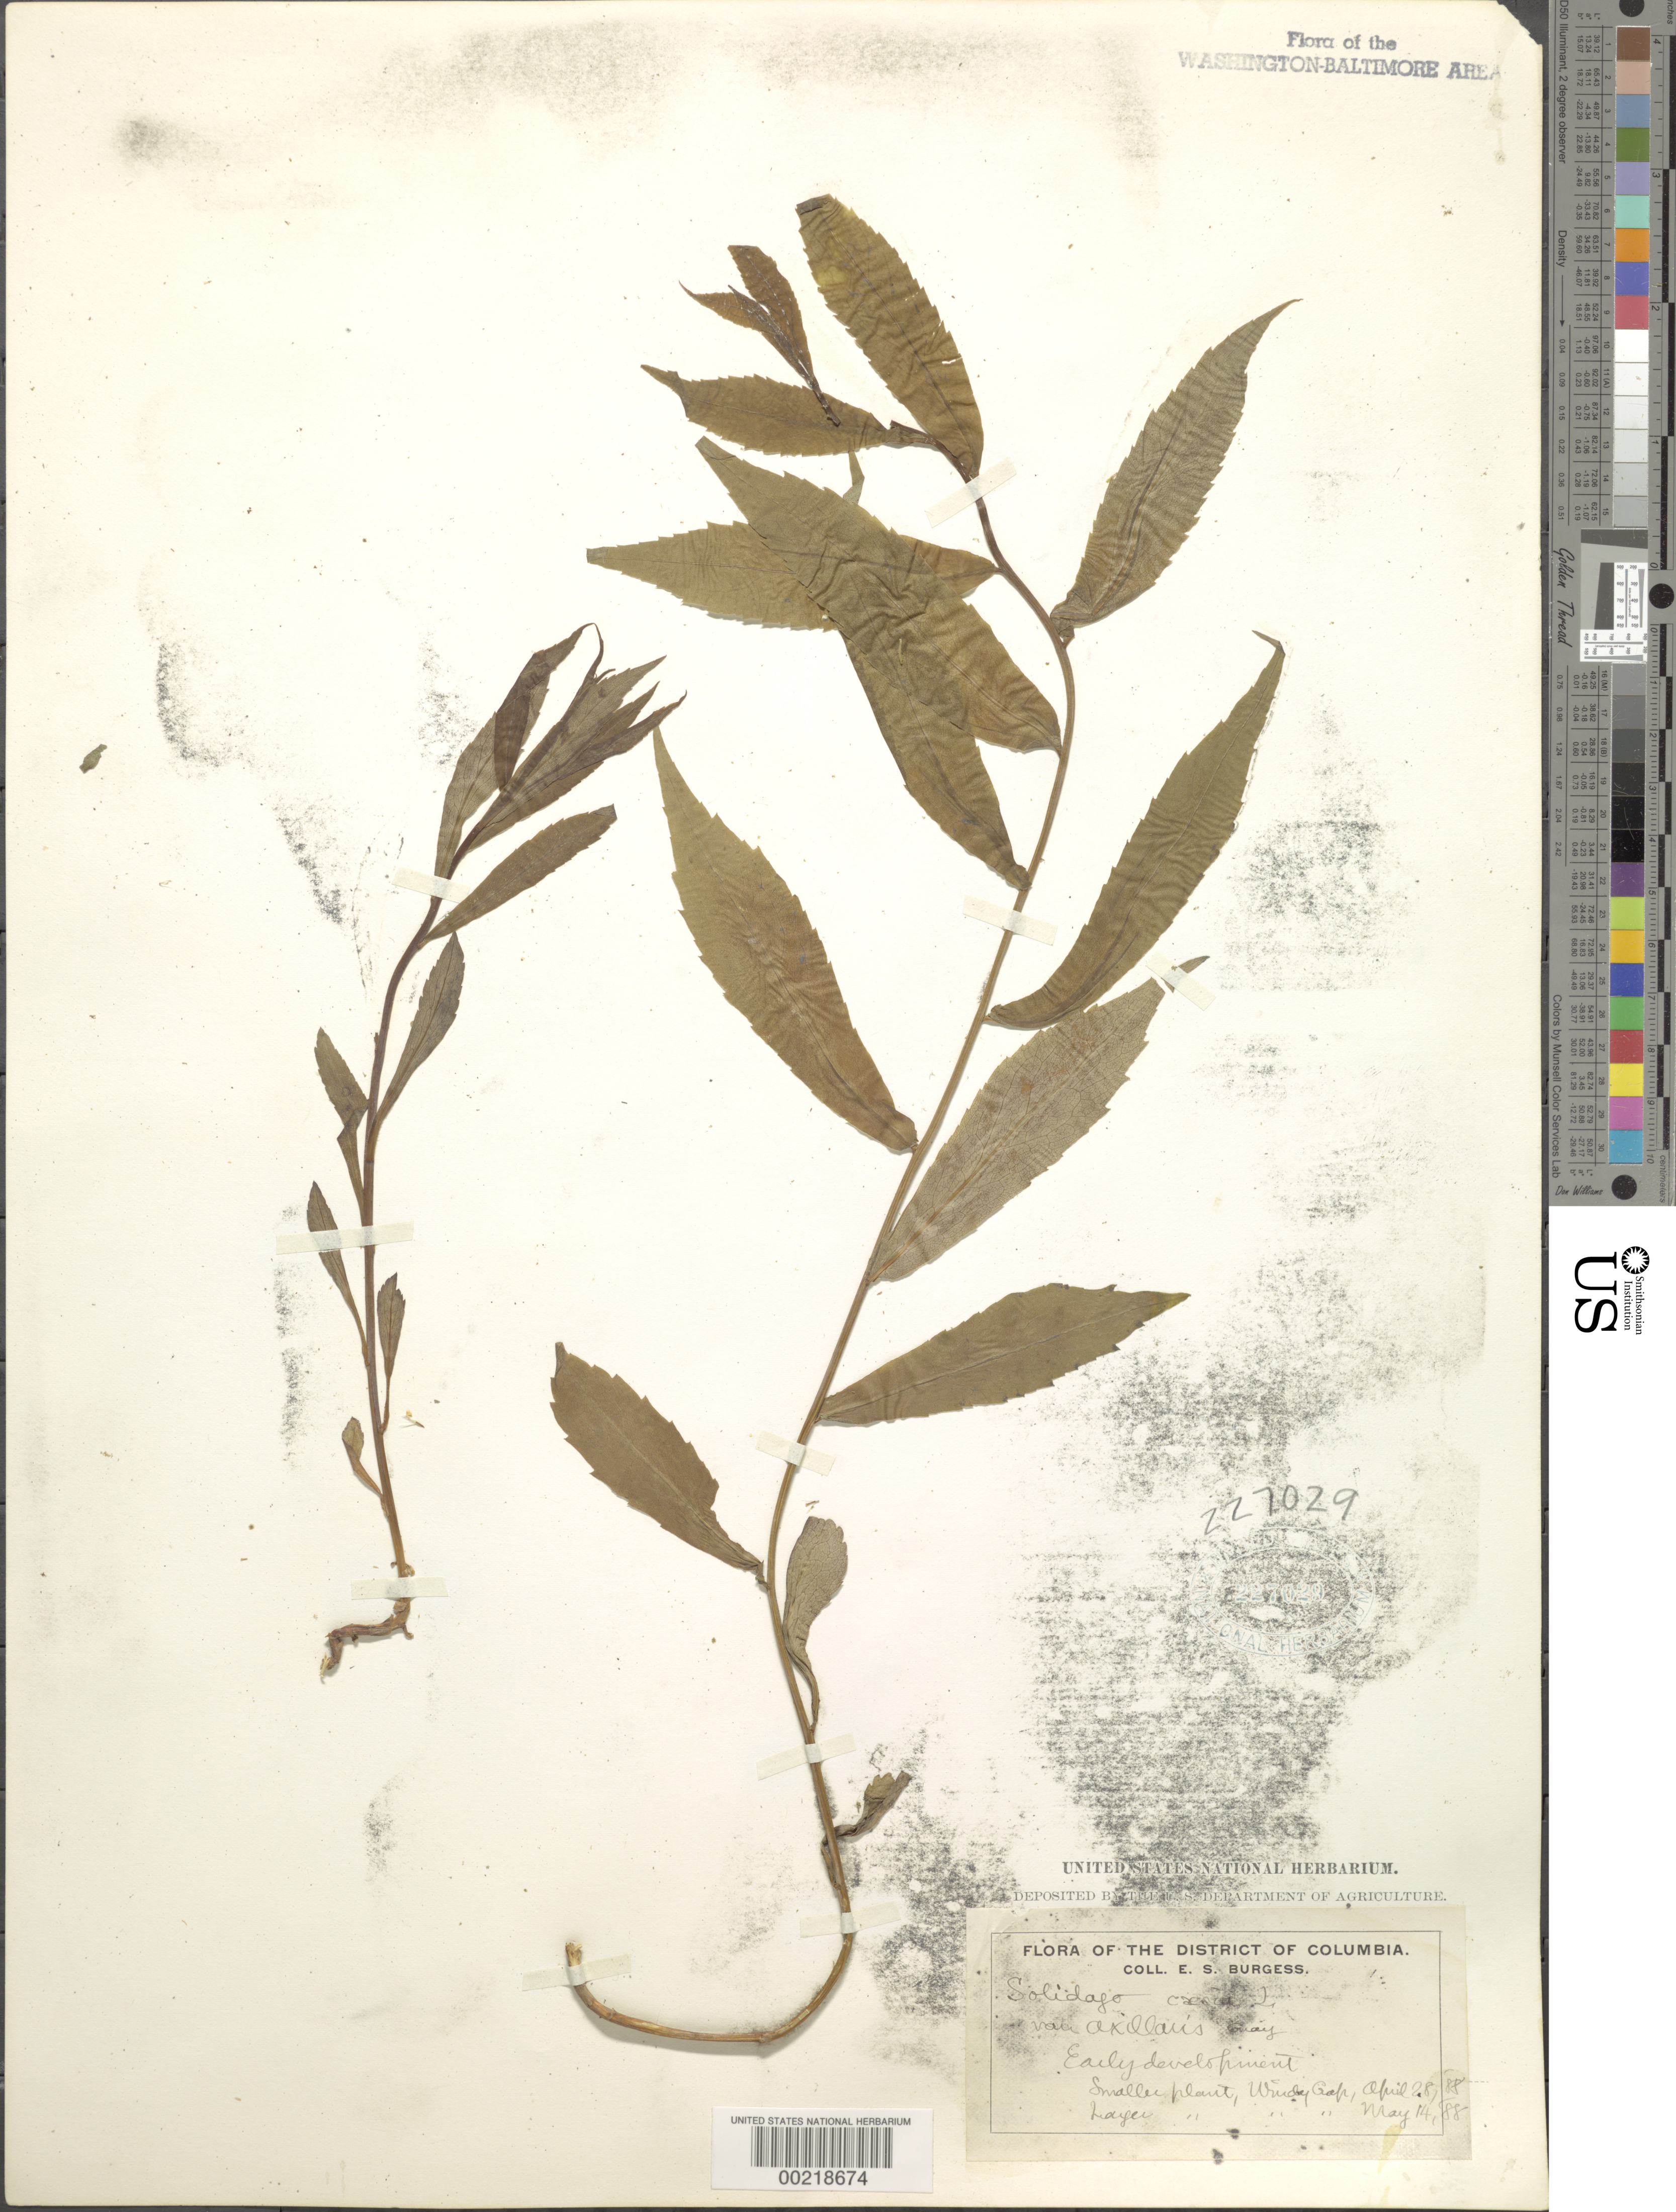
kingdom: Plantae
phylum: Tracheophyta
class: Magnoliopsida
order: Asterales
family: Asteraceae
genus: Solidago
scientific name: Solidago caesia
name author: L.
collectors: E. Burgess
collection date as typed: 28 Apr 1888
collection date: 1888-04-28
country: United States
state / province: District of Columbia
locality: Windy Gap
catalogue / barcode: US 227029